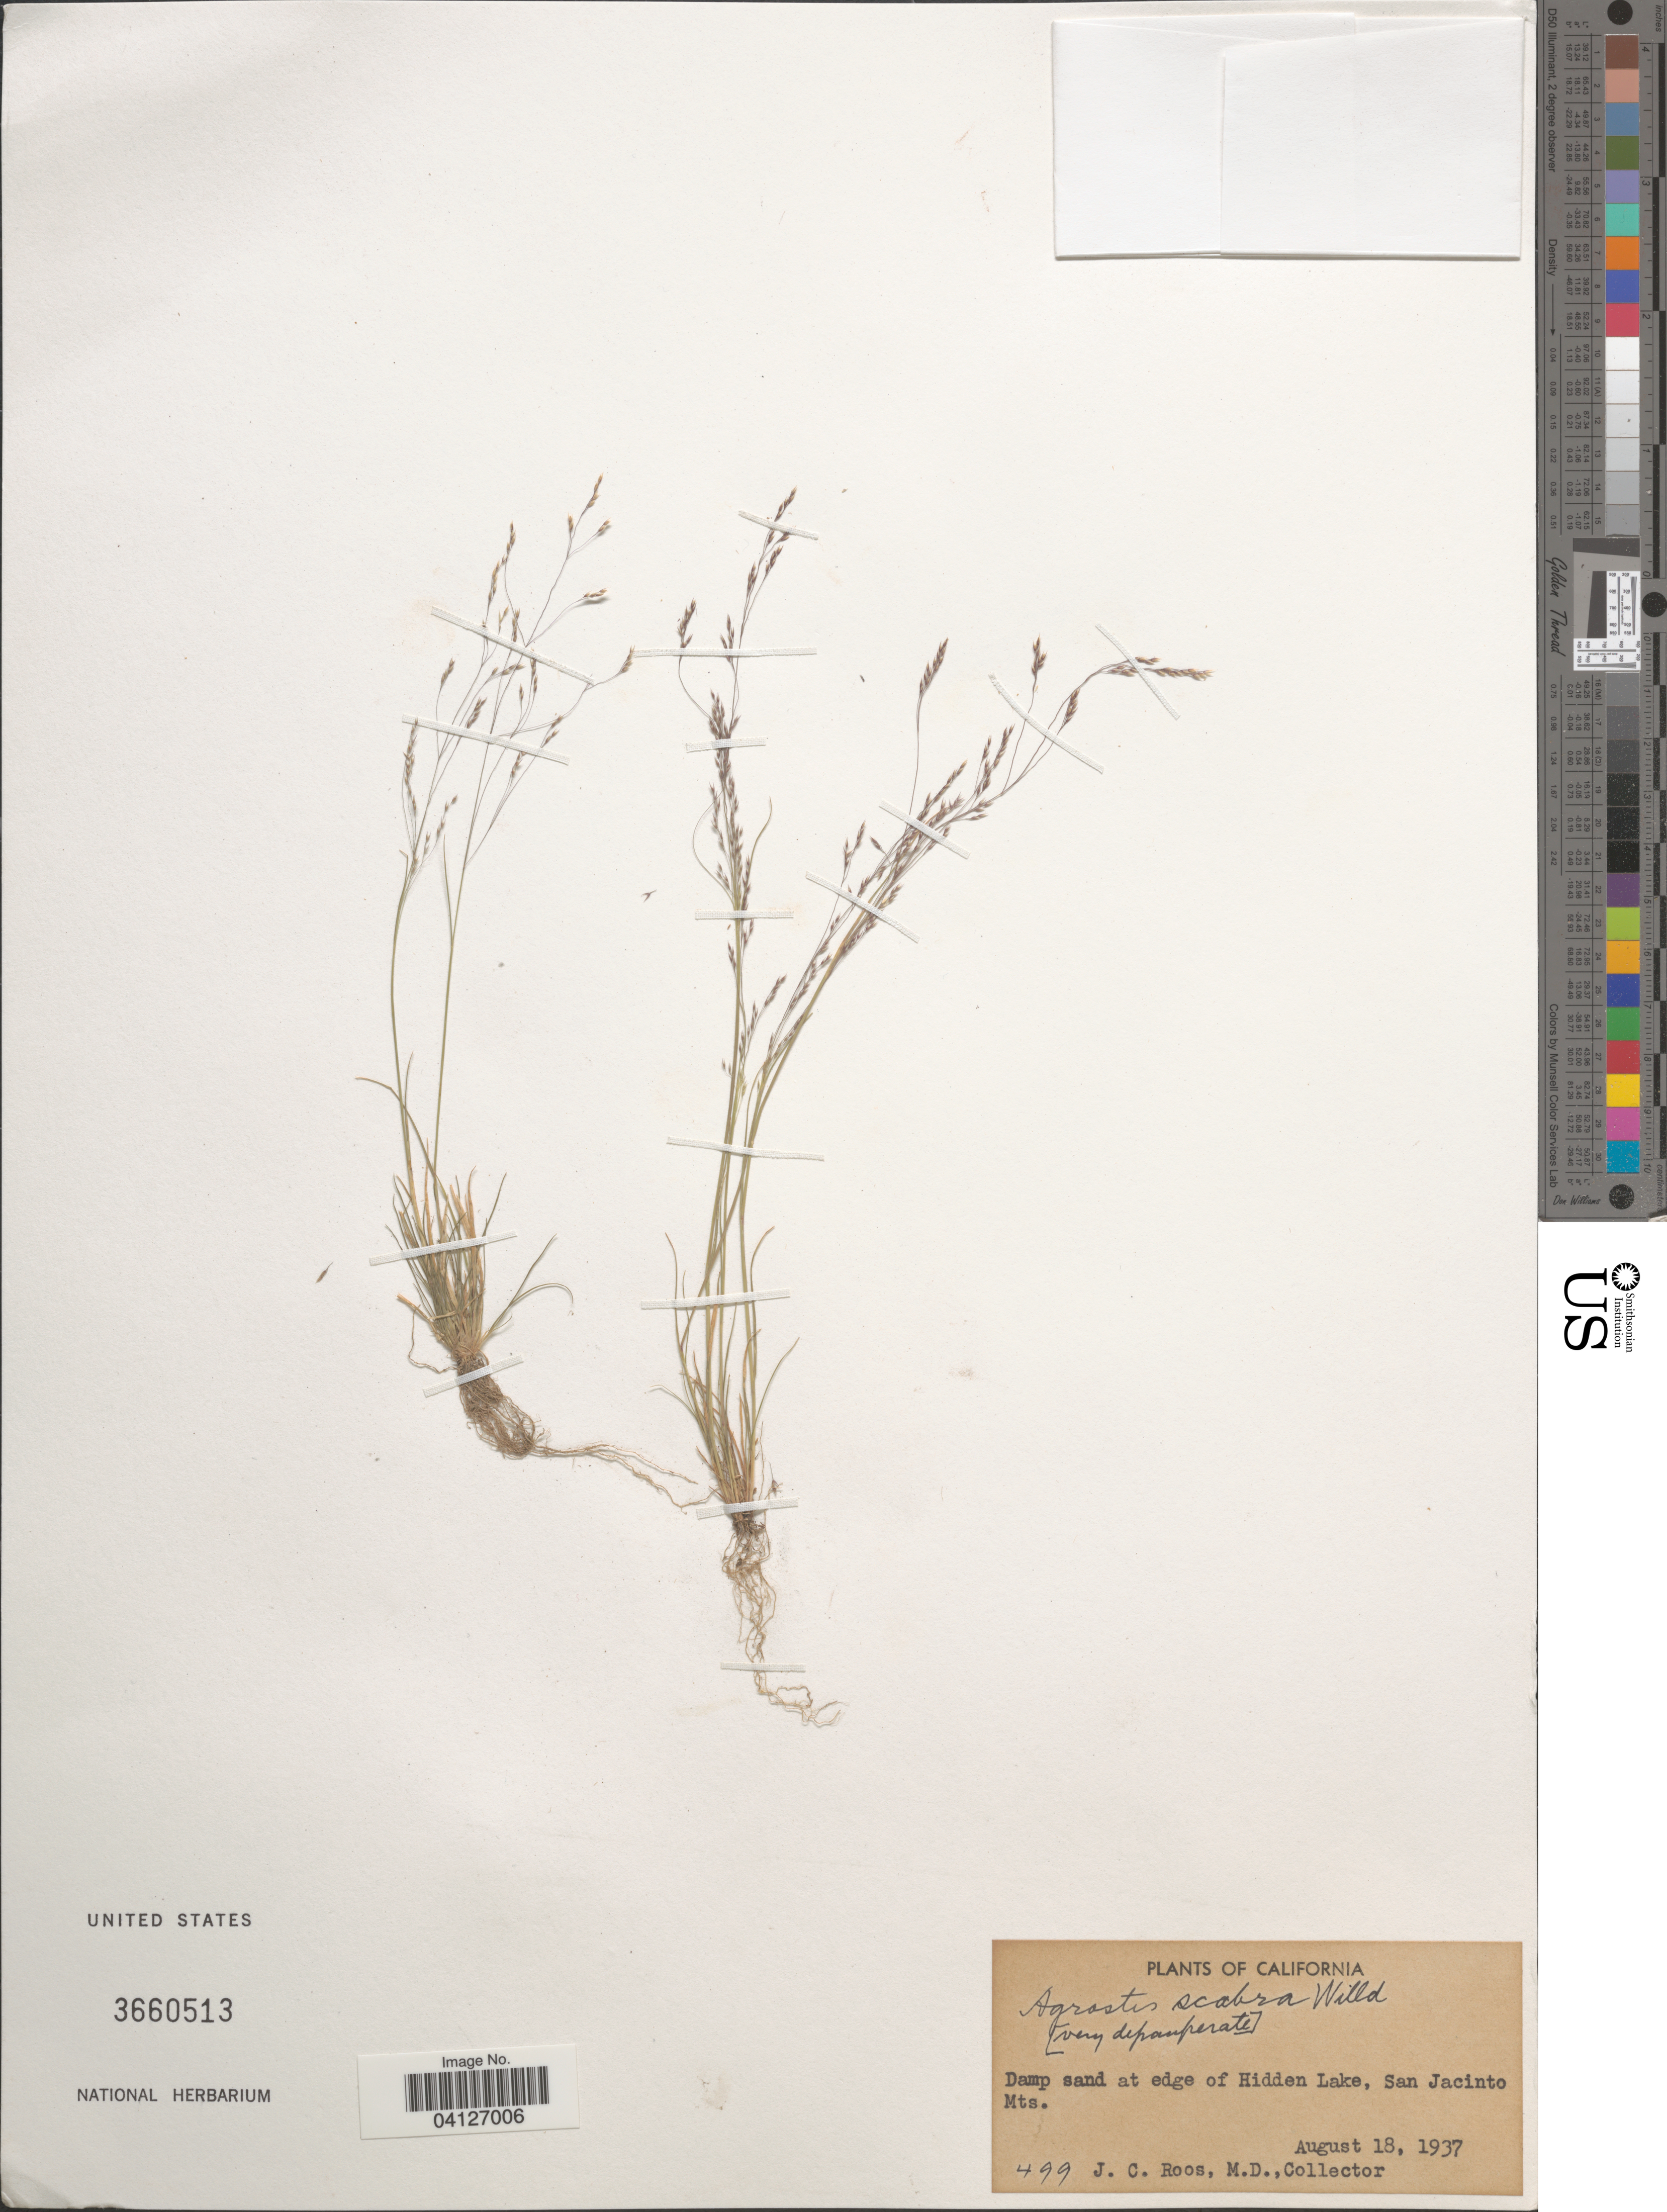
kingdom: Plantae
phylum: Tracheophyta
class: Liliopsida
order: Poales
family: Poaceae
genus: Agrostis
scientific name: Agrostis scabra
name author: Willd.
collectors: J. C. Roos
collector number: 499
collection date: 1937-08-18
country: United States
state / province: California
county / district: Riverside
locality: Damp sand at edge of Hidden Lake, San Jacinto Mts.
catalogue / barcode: US 3660513